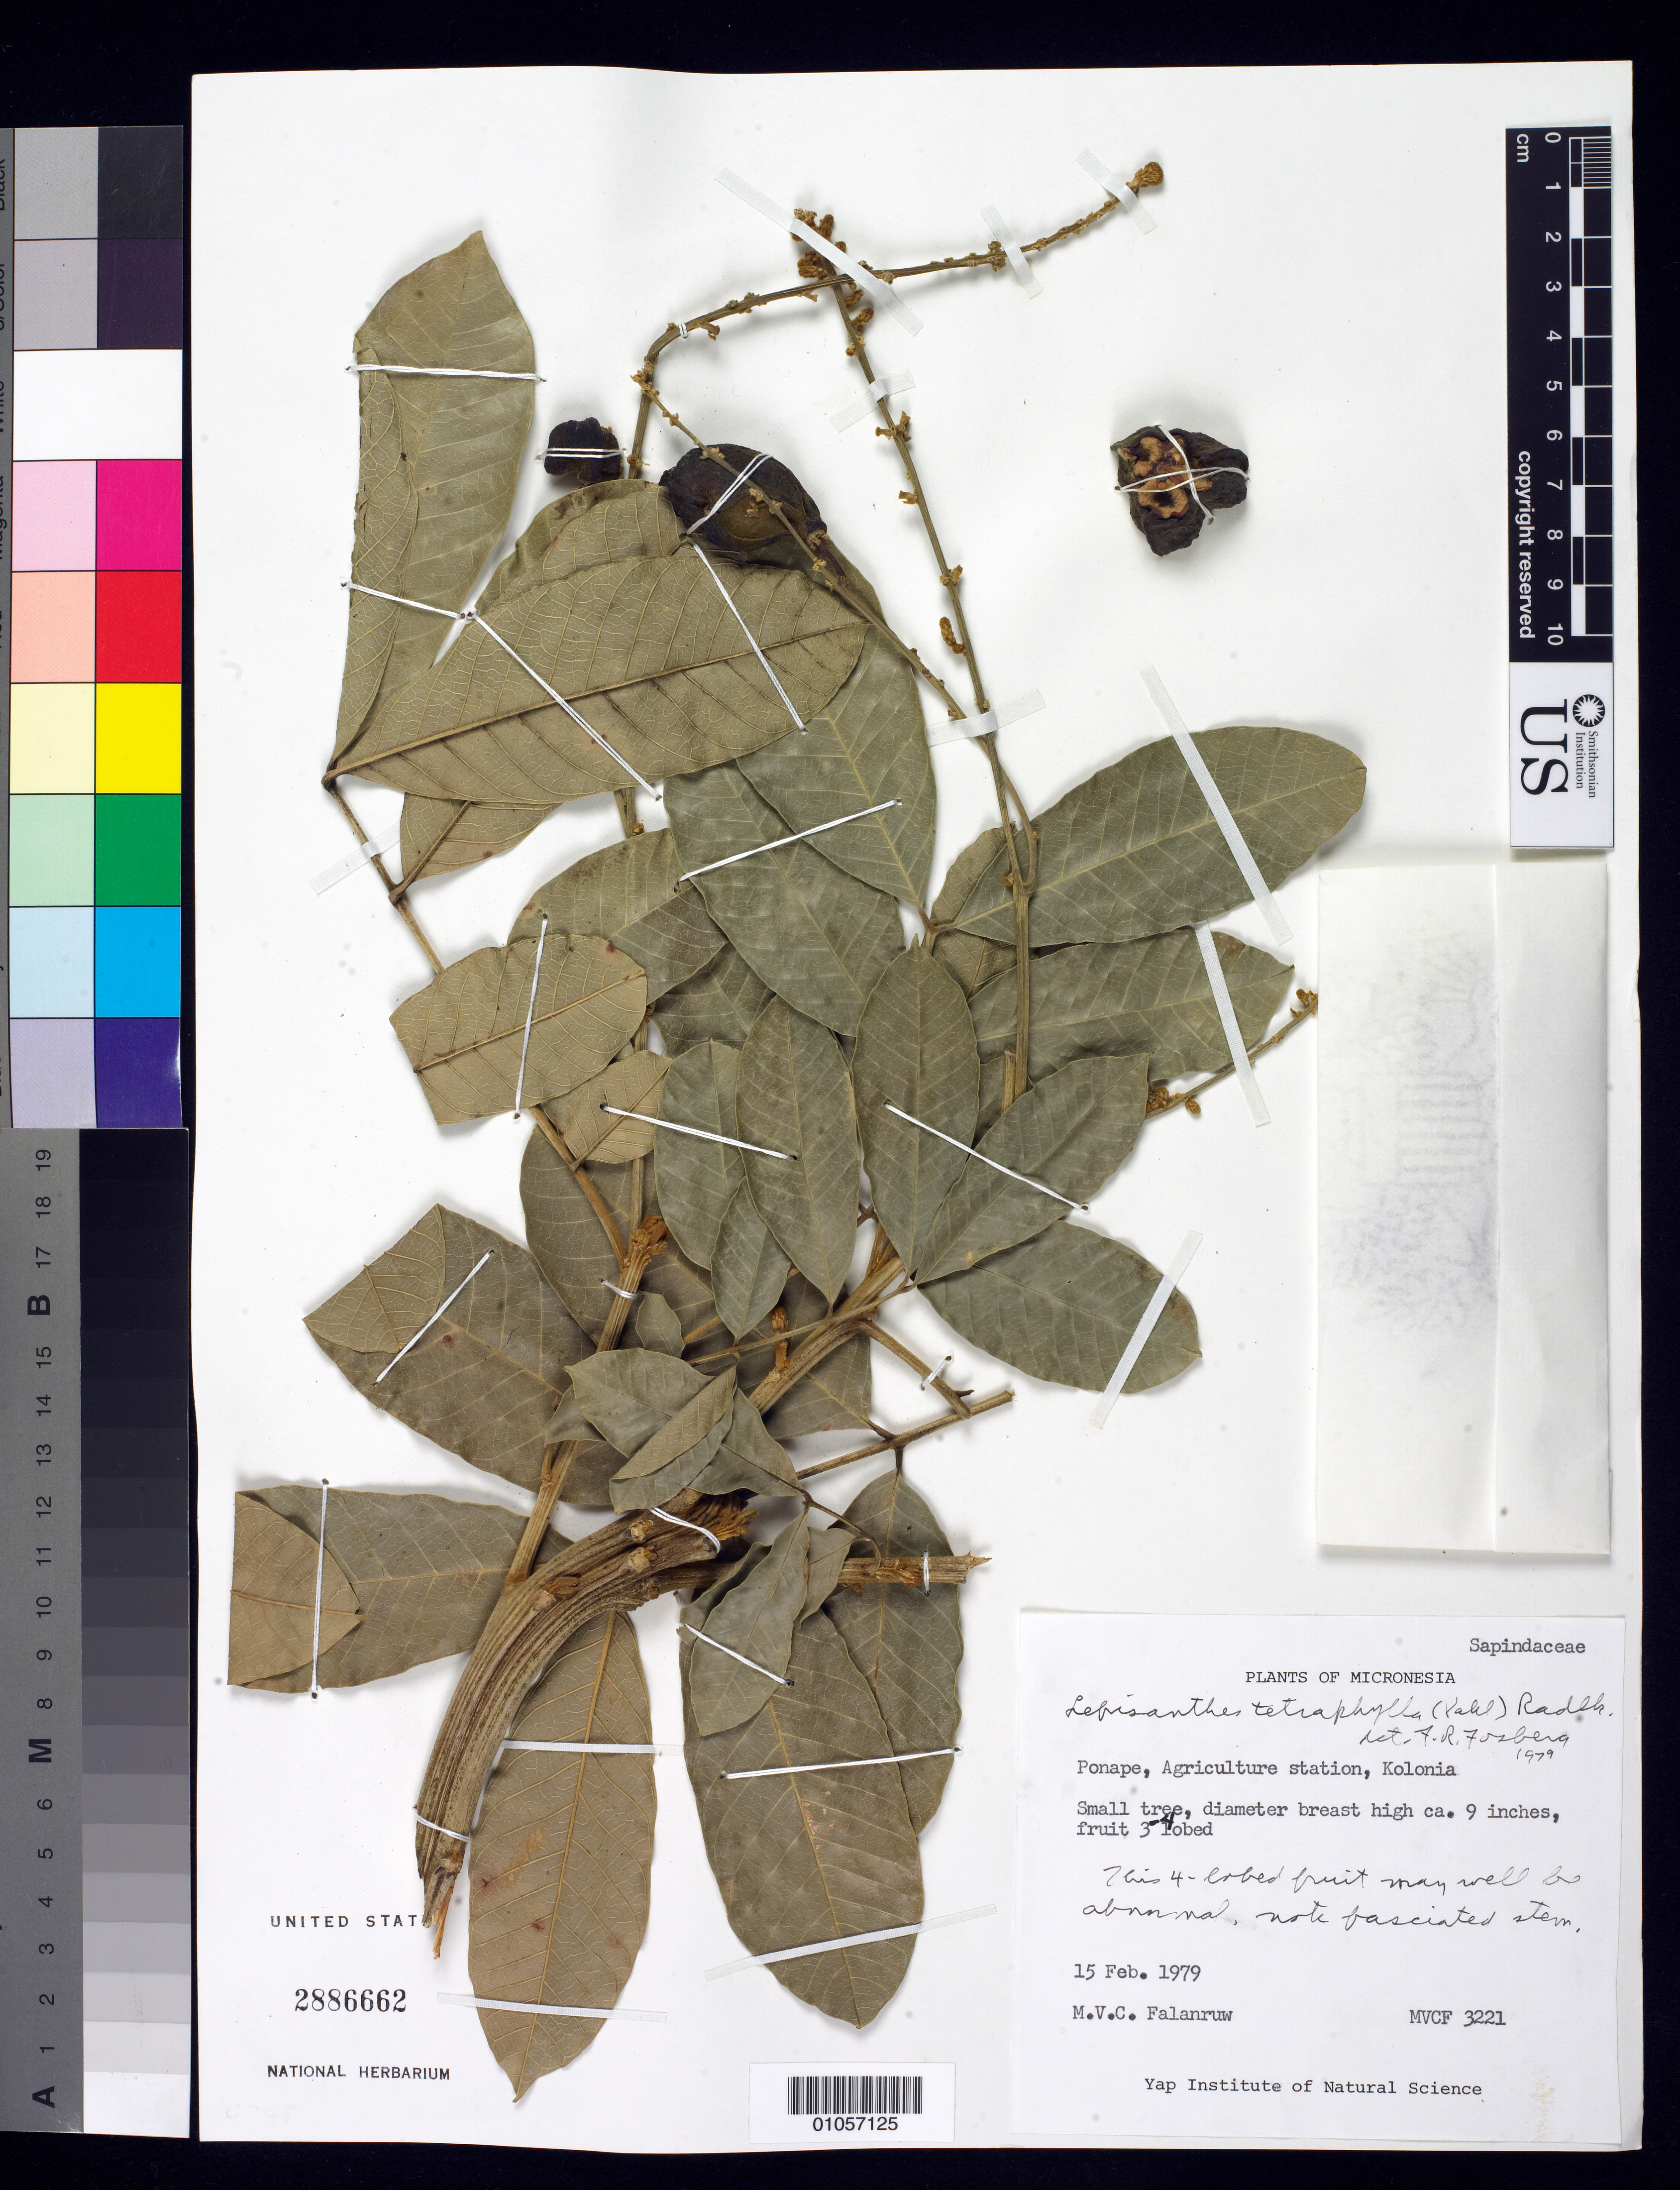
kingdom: Plantae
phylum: Tracheophyta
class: Magnoliopsida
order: Sapindales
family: Sapindaceae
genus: Lepisanthes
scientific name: Lepisanthes tetraphylla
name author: Radlk.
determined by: Fosberg, F. R.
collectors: M. V. Falanruw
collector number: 3221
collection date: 1979-02-15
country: Micronesia, Federated States of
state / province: Pohnpei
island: Pohnpei [Ponape]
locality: Ponape Agricultural Station, Kolonia.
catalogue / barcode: US 2886662